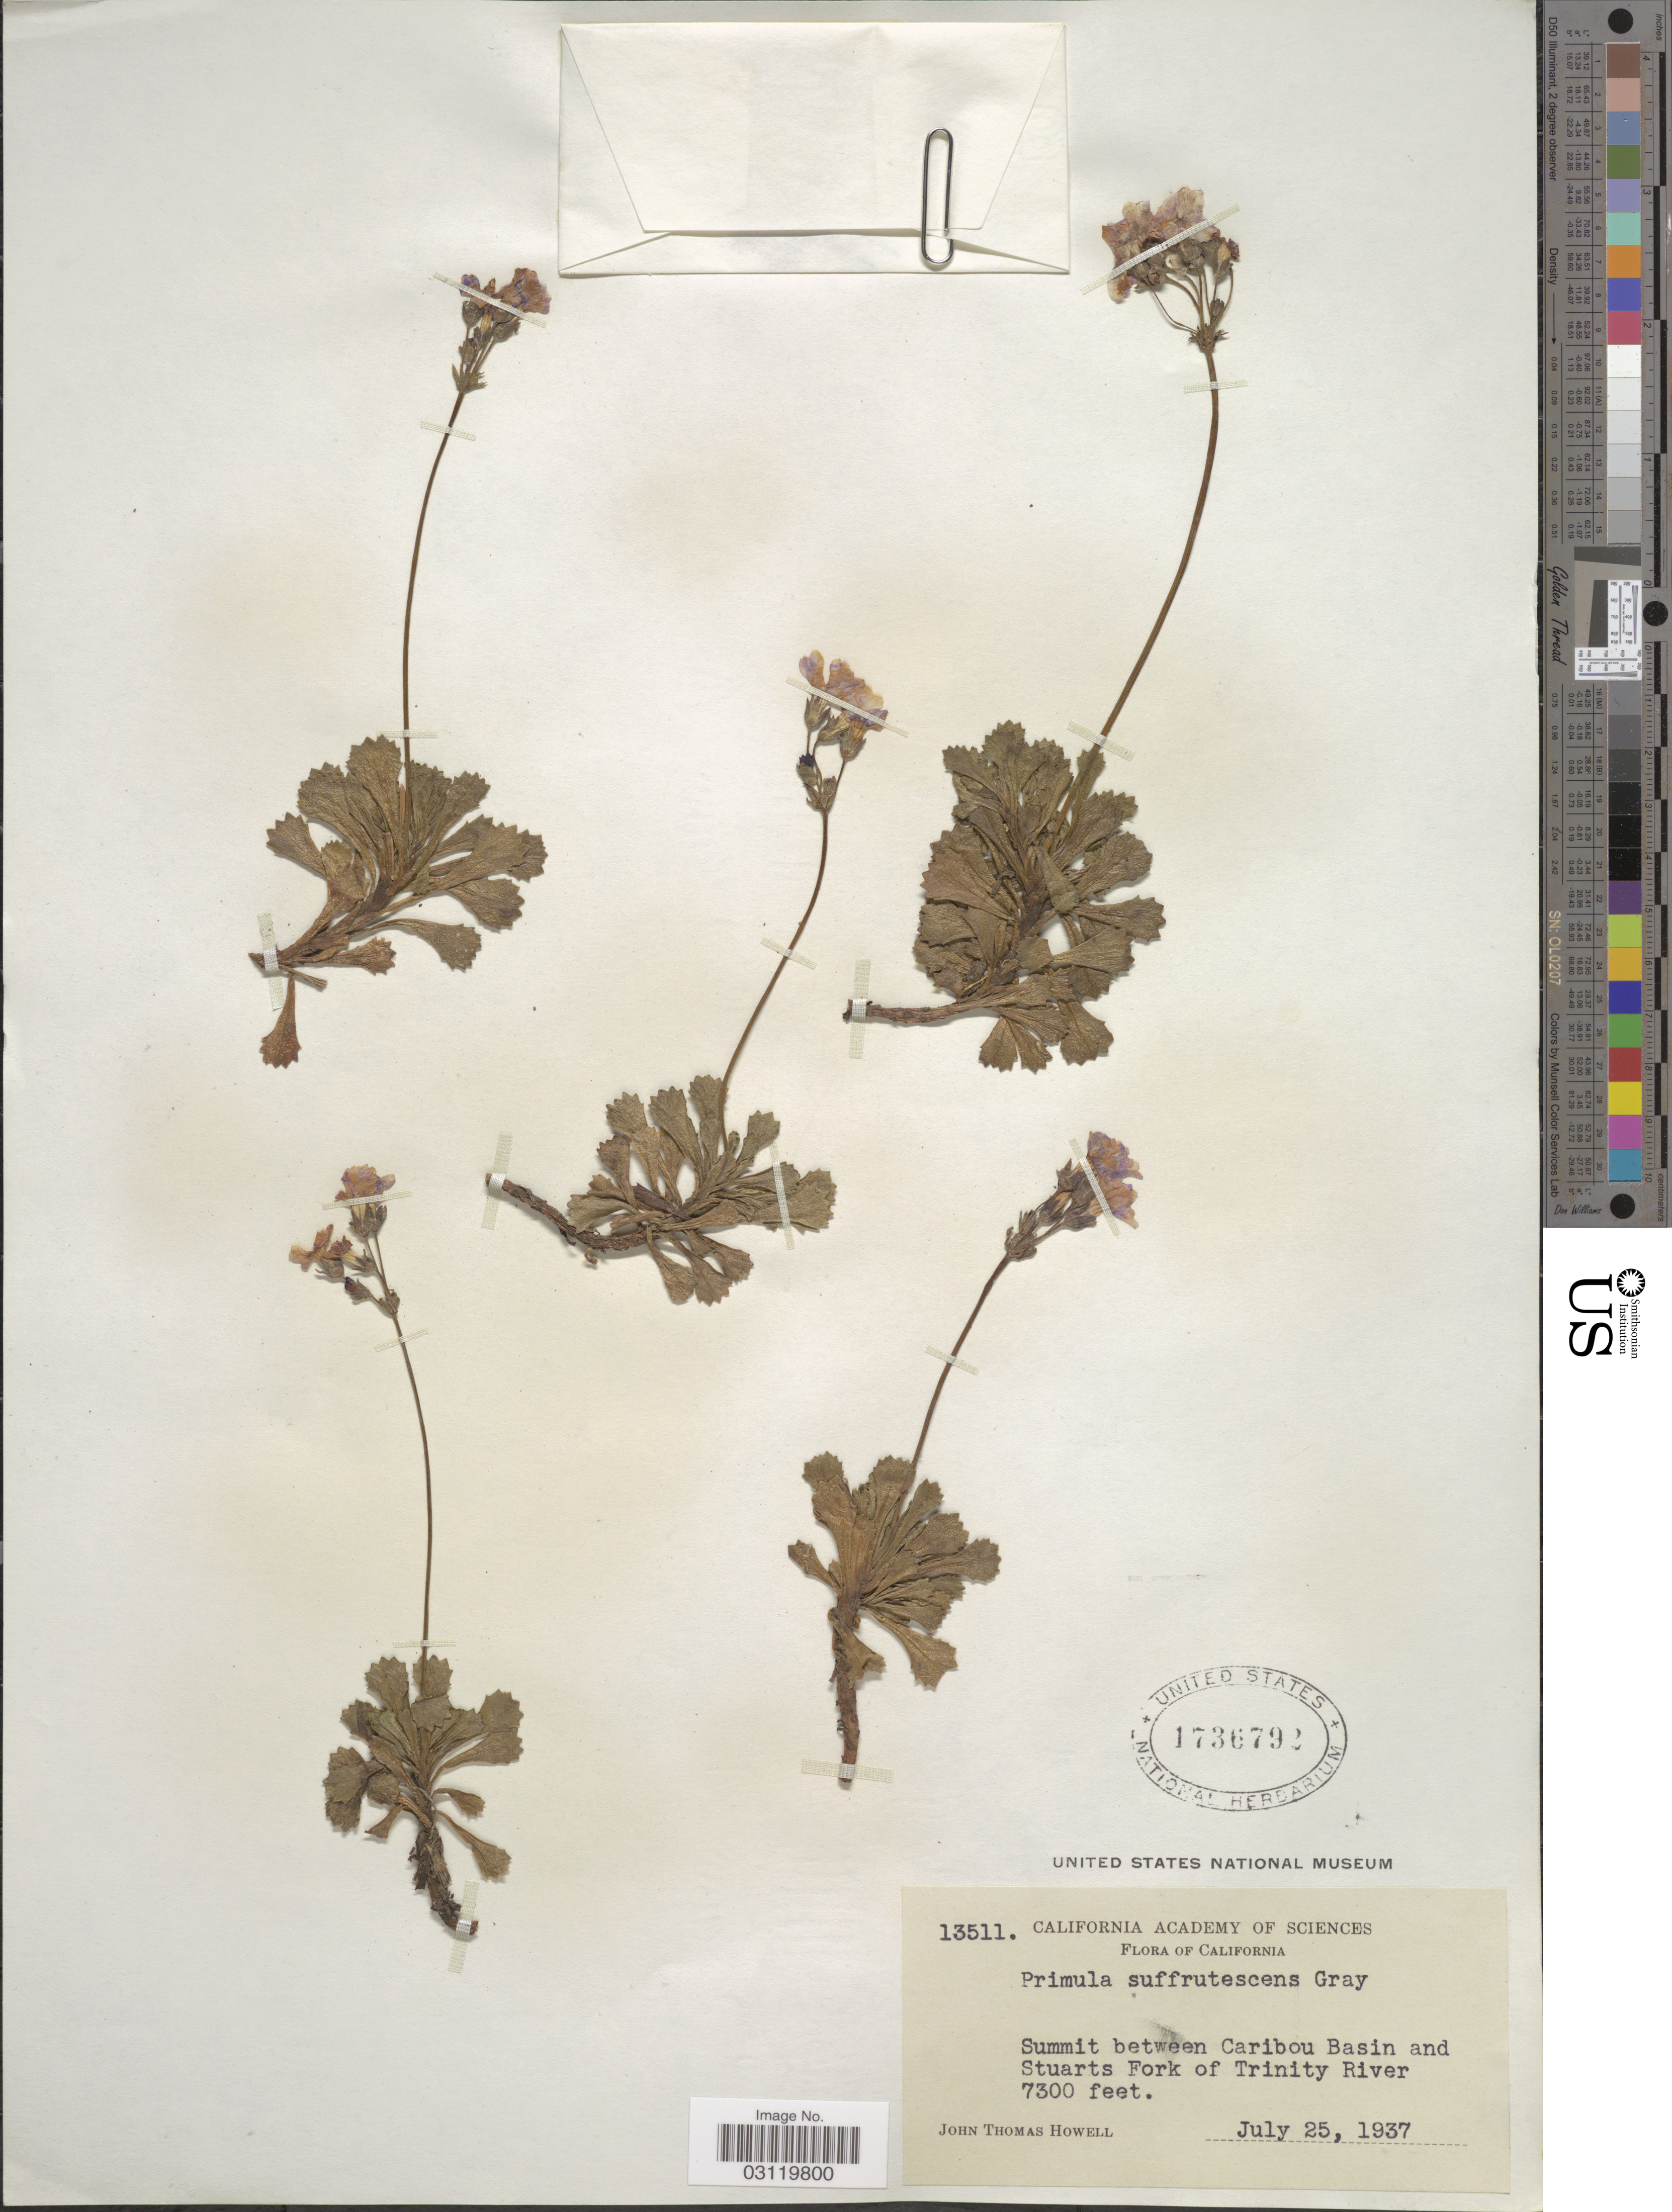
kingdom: Plantae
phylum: Tracheophyta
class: Magnoliopsida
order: Ericales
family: Primulaceae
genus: Primula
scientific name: Primula suffrutescens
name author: A. Gray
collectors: J. T. Howell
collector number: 13511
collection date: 1937-07-25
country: United States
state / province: California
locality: Summit between Caribou Basin and Stuarts Fork of Trinity River.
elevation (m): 2225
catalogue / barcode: US 1736792